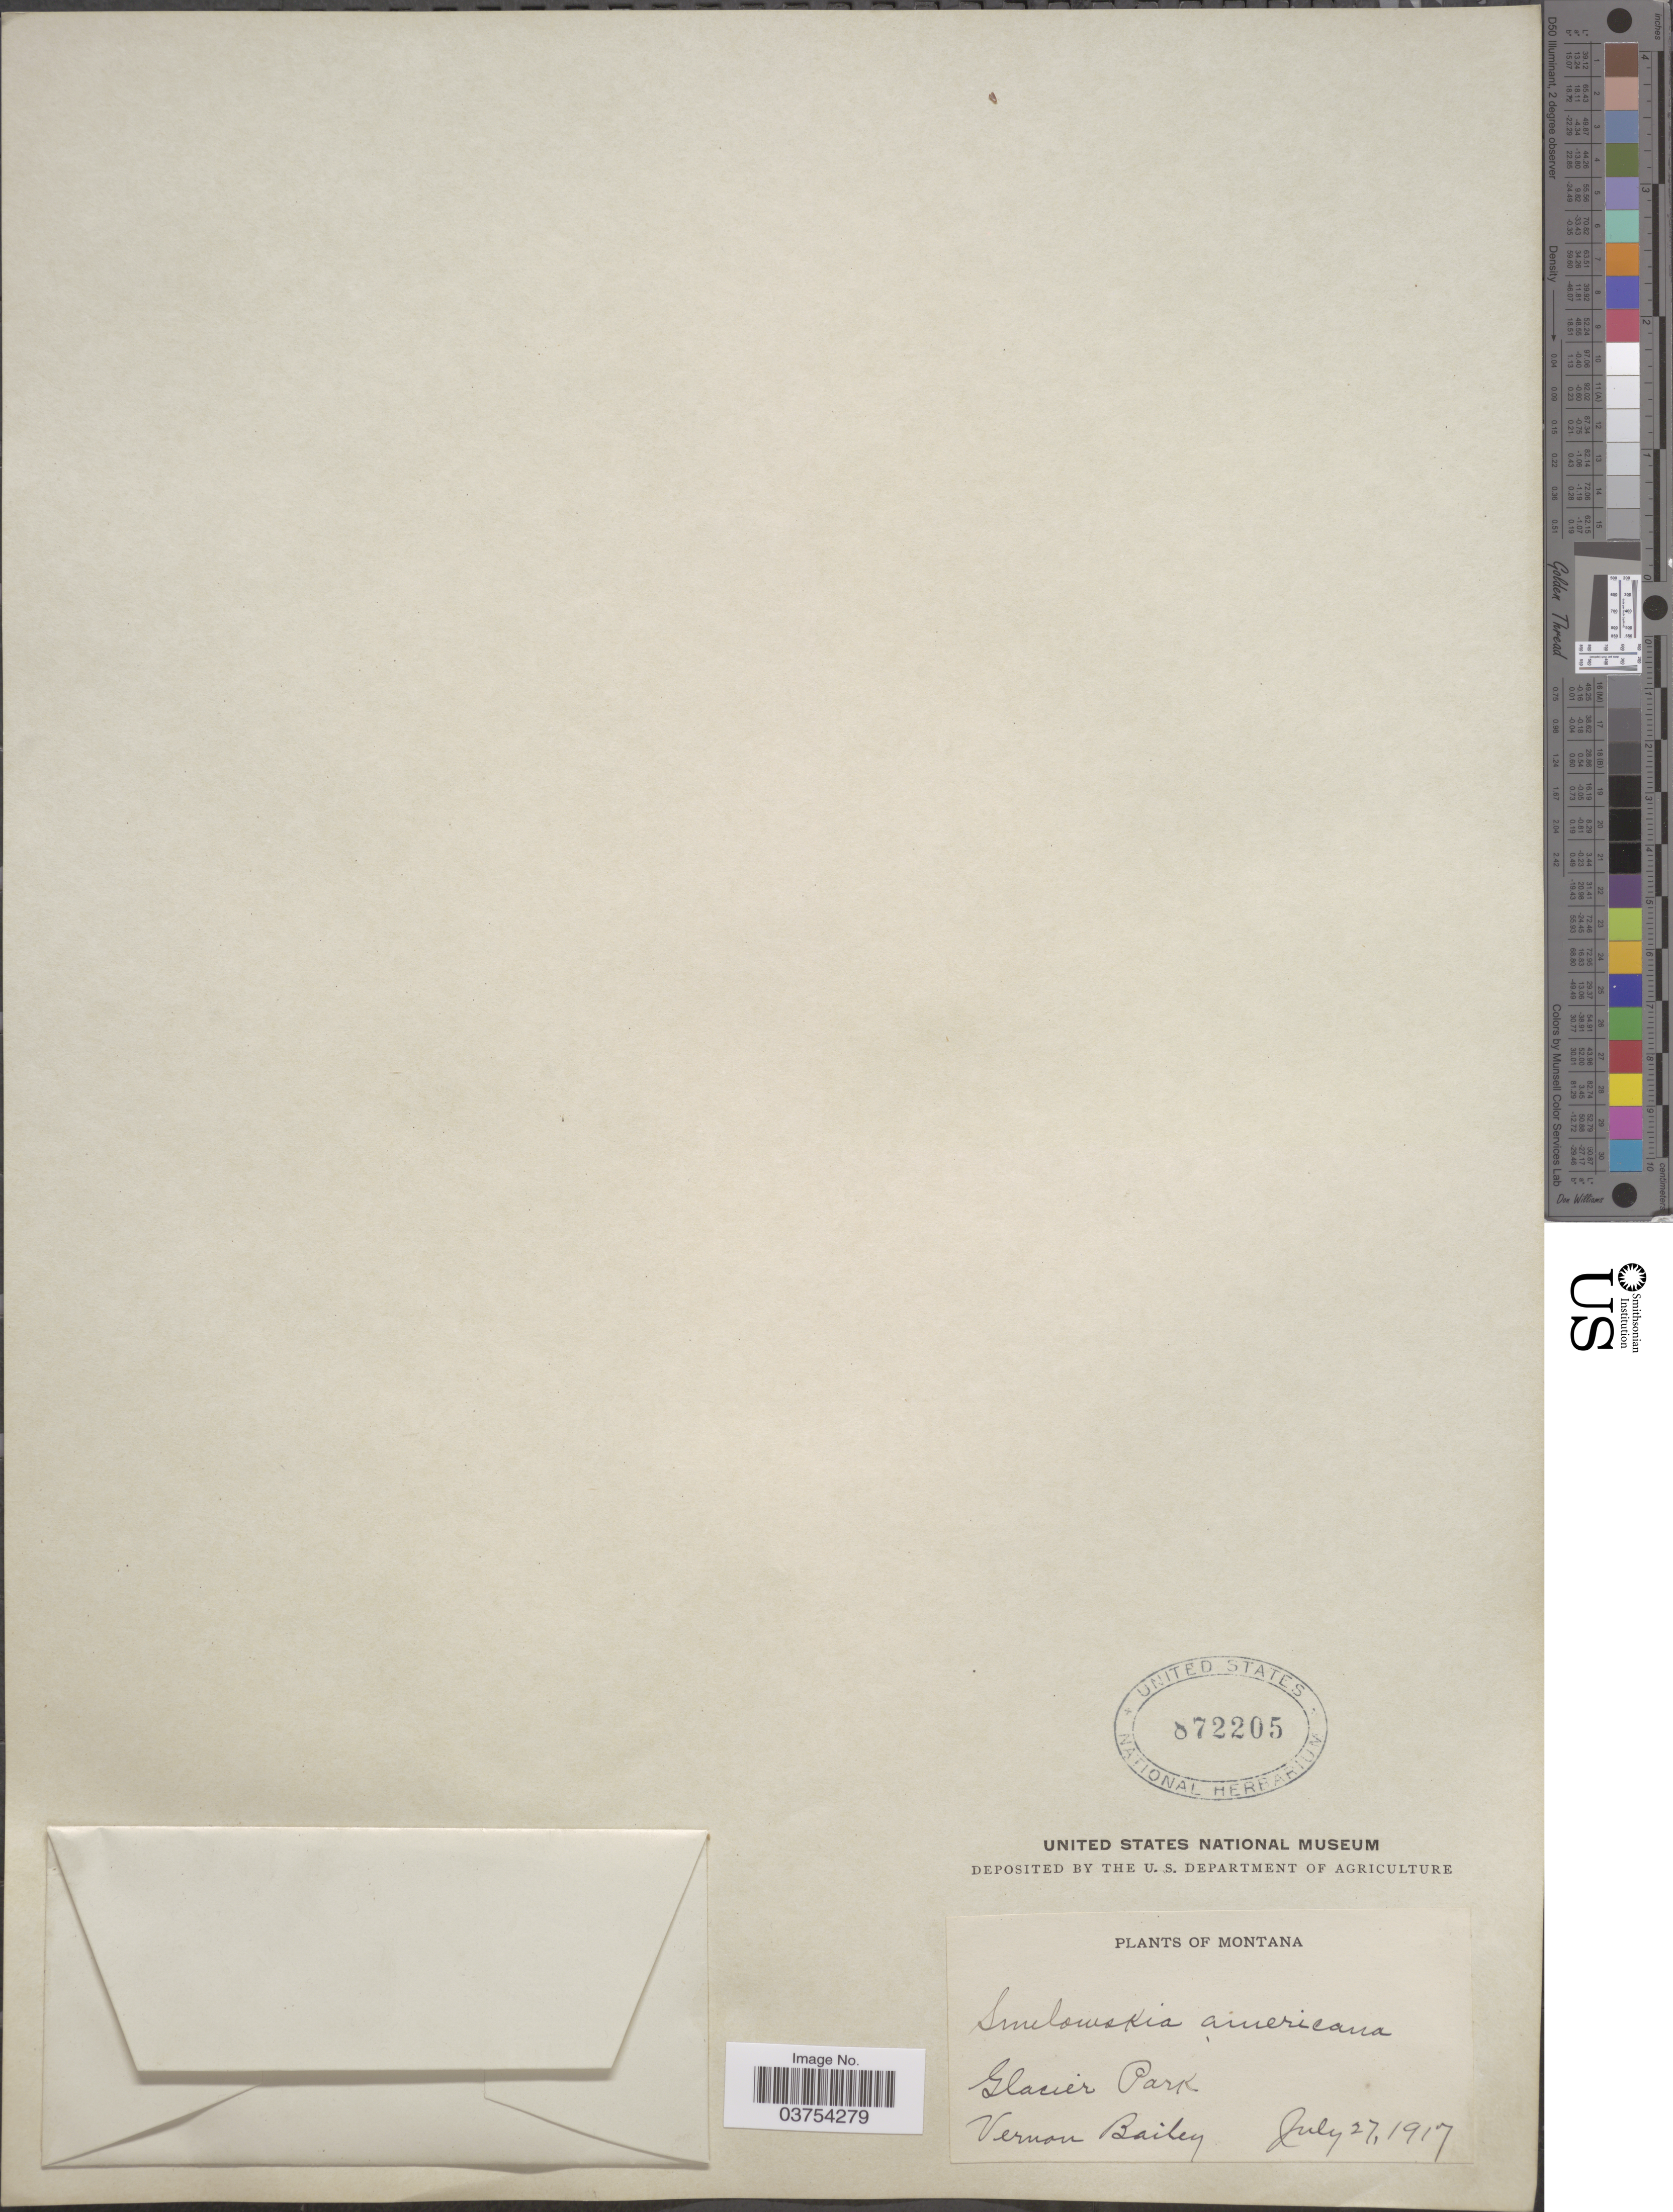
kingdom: Plantae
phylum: Tracheophyta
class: Magnoliopsida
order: Brassicales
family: Brassicaceae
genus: Smelowskia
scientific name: Smelowskia calycina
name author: (Stephan) C.A. Mey.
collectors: V. O. Bailey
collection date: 1917-07-27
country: United States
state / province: Montana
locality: Glacier Park.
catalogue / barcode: US 872205